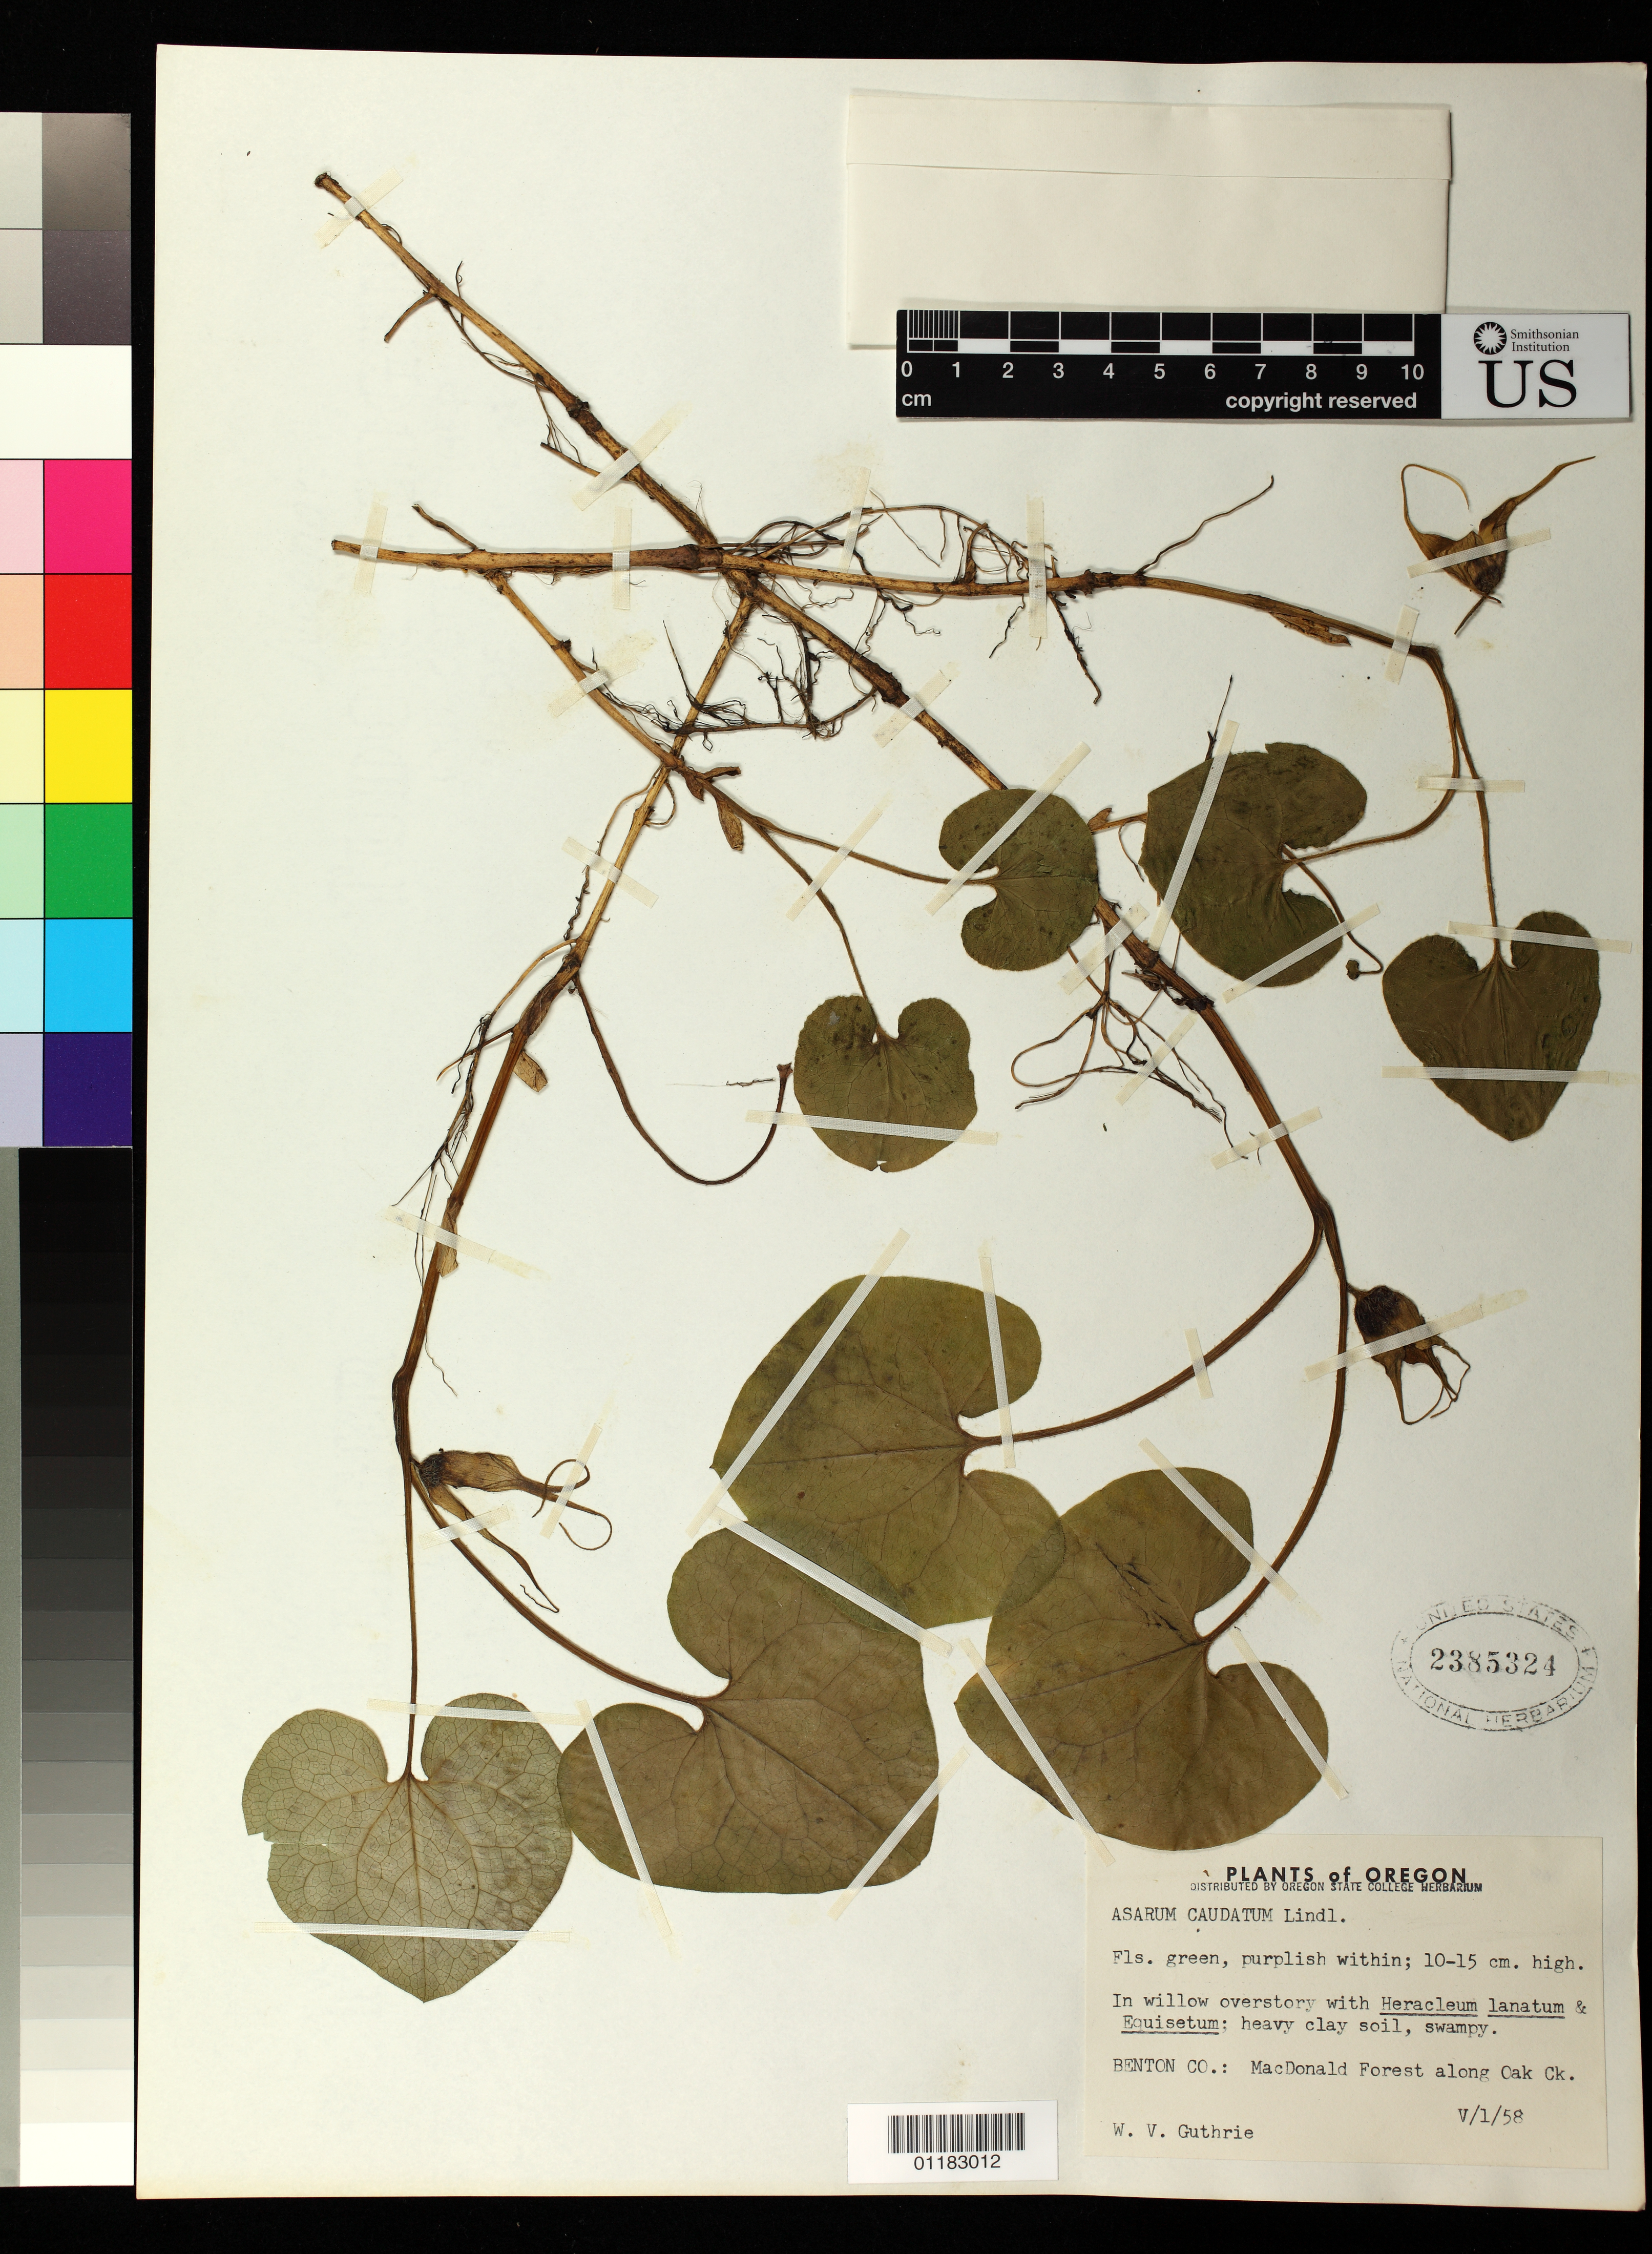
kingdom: Plantae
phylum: Tracheophyta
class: Magnoliopsida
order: Piperales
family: Aristolochiaceae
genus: Asarum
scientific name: Asarum caudatum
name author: Lindl.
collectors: W. Guthrie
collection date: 1958-05-01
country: United States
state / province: Oregon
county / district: Benton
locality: MacDonald Forest along Oak Ck, Benton County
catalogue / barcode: US 2385324